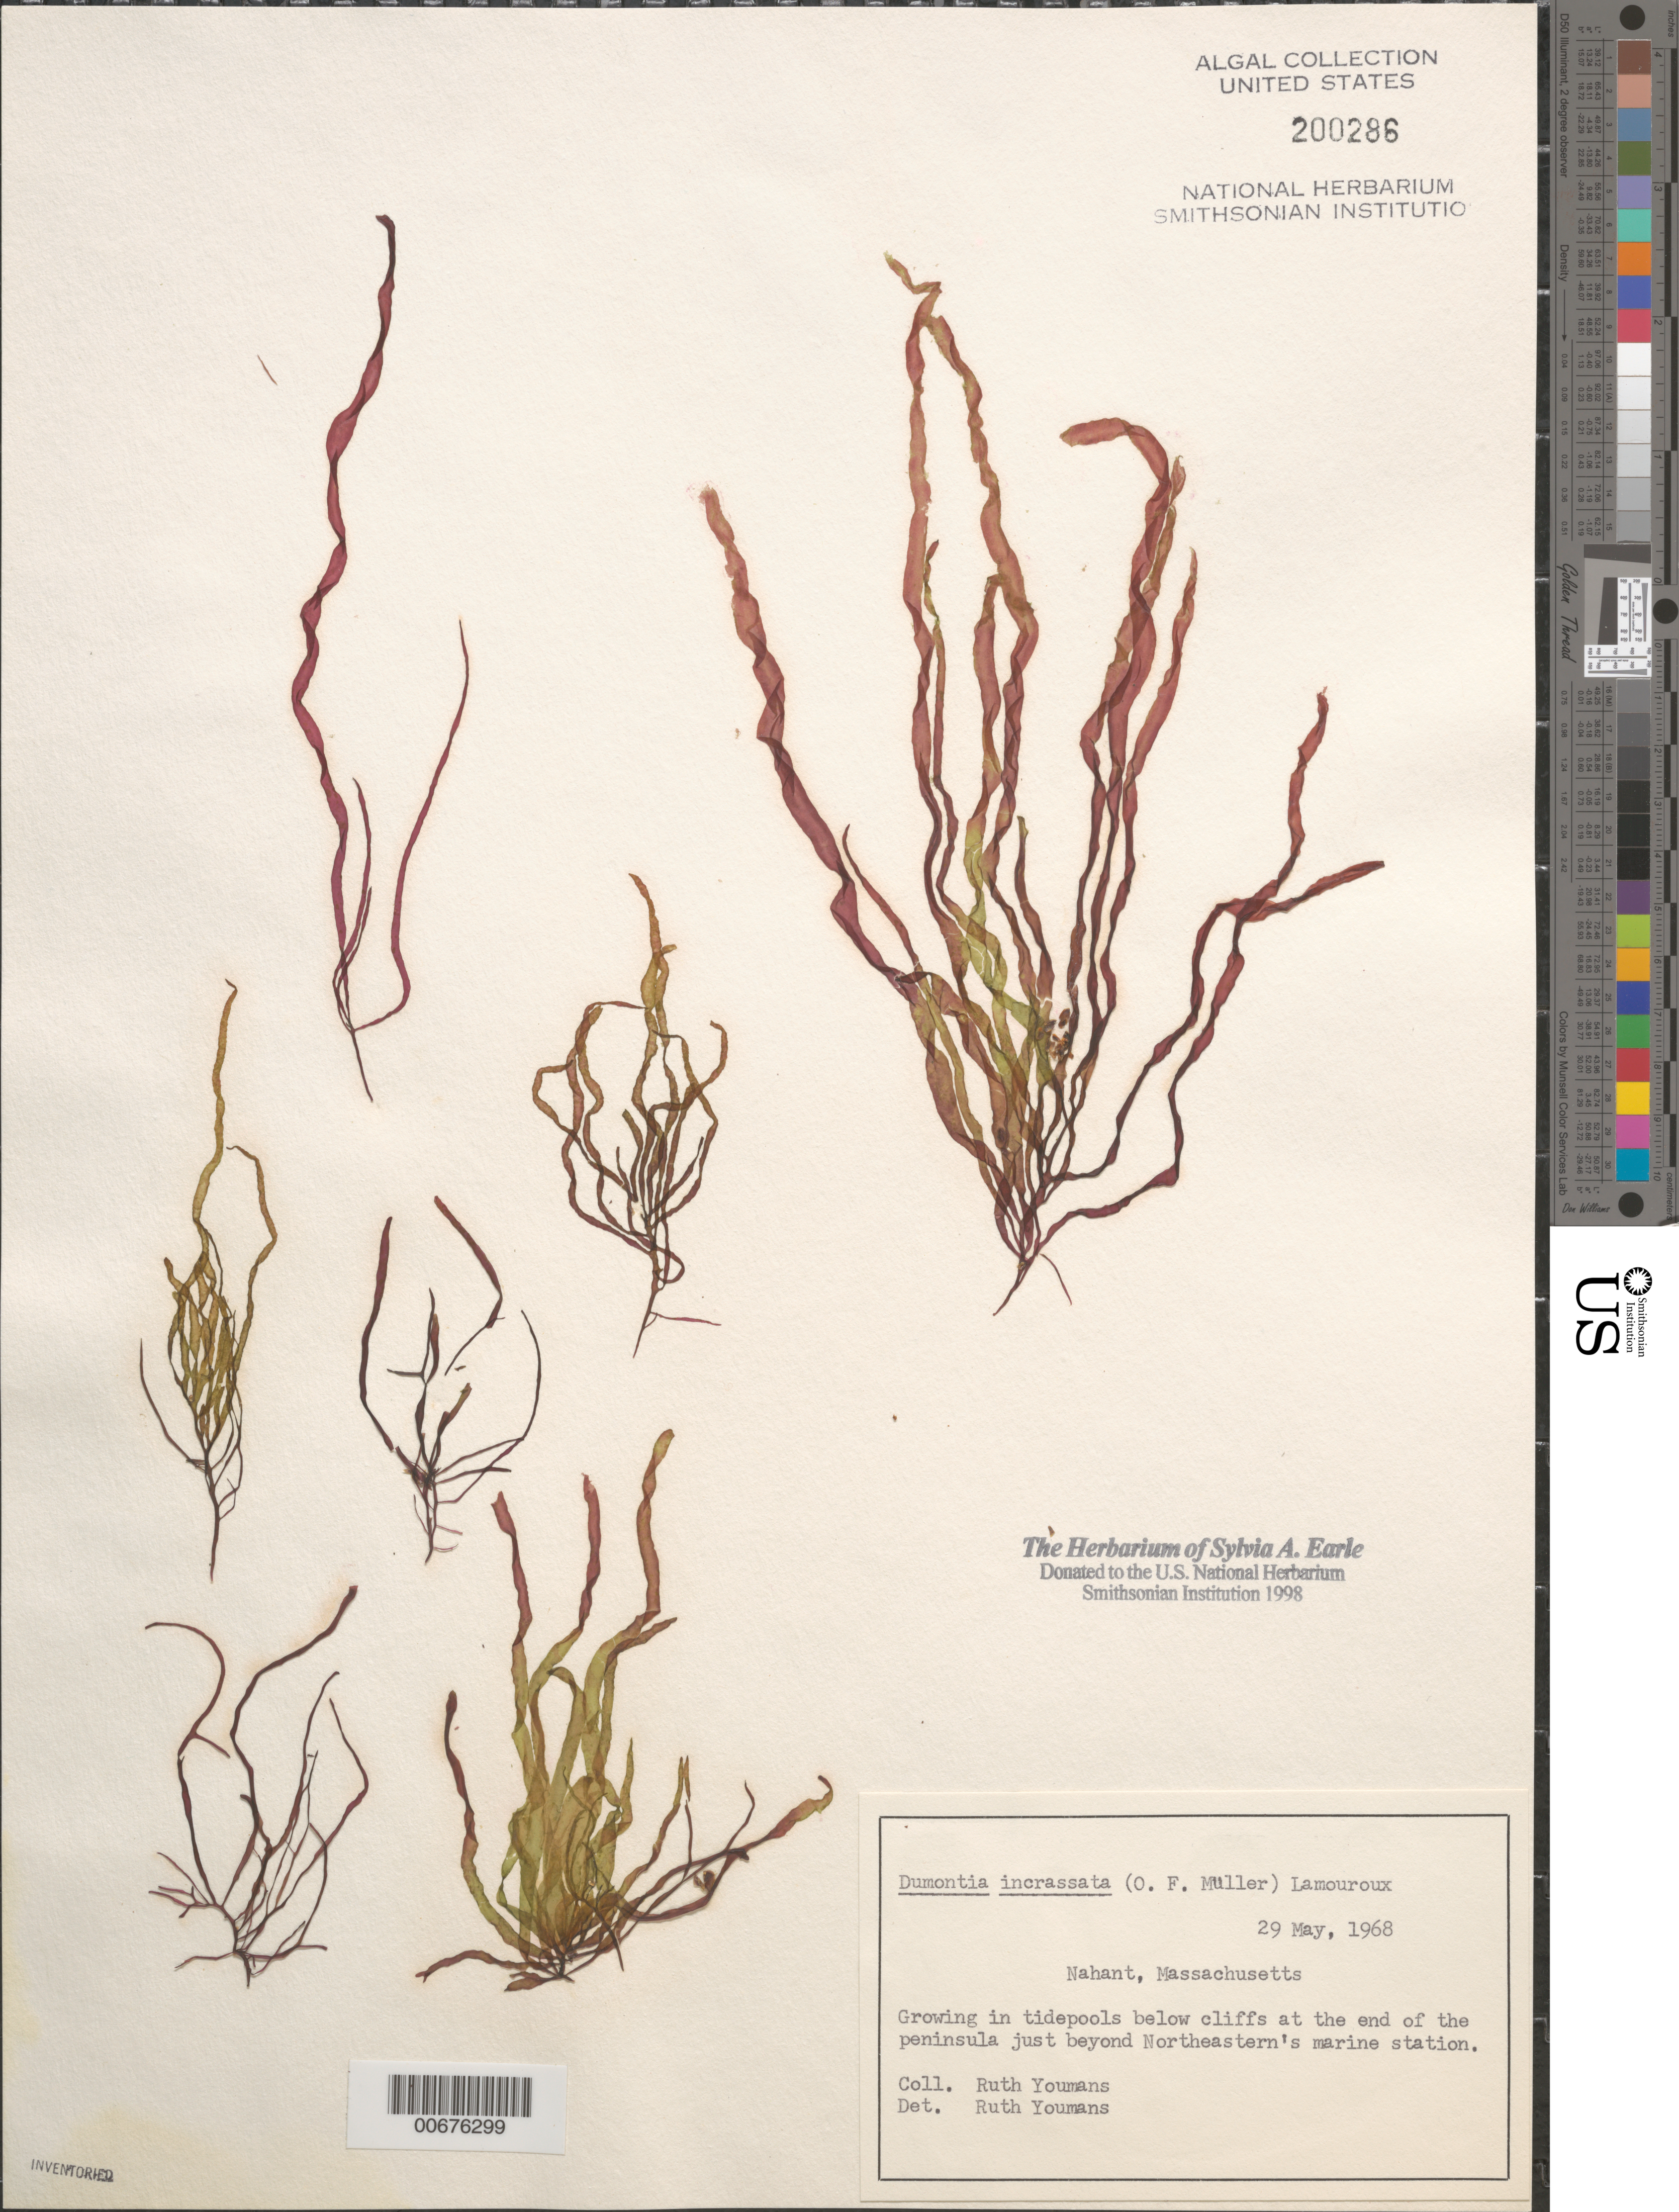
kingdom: Plantae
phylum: Rhodophyta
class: Florideophyceae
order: Gigartinales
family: Dumontiaceae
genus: Dumontia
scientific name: Dumontia contorta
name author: (S.G. Gmel.) Rupr.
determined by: Algae name updating Project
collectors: R. Youmans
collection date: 1968-05-29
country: United States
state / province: Massachusetts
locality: Nahant. In tidepools below cliffs at the end of the peninsula just beyond Northeastern's marine station.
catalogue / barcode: US 200286